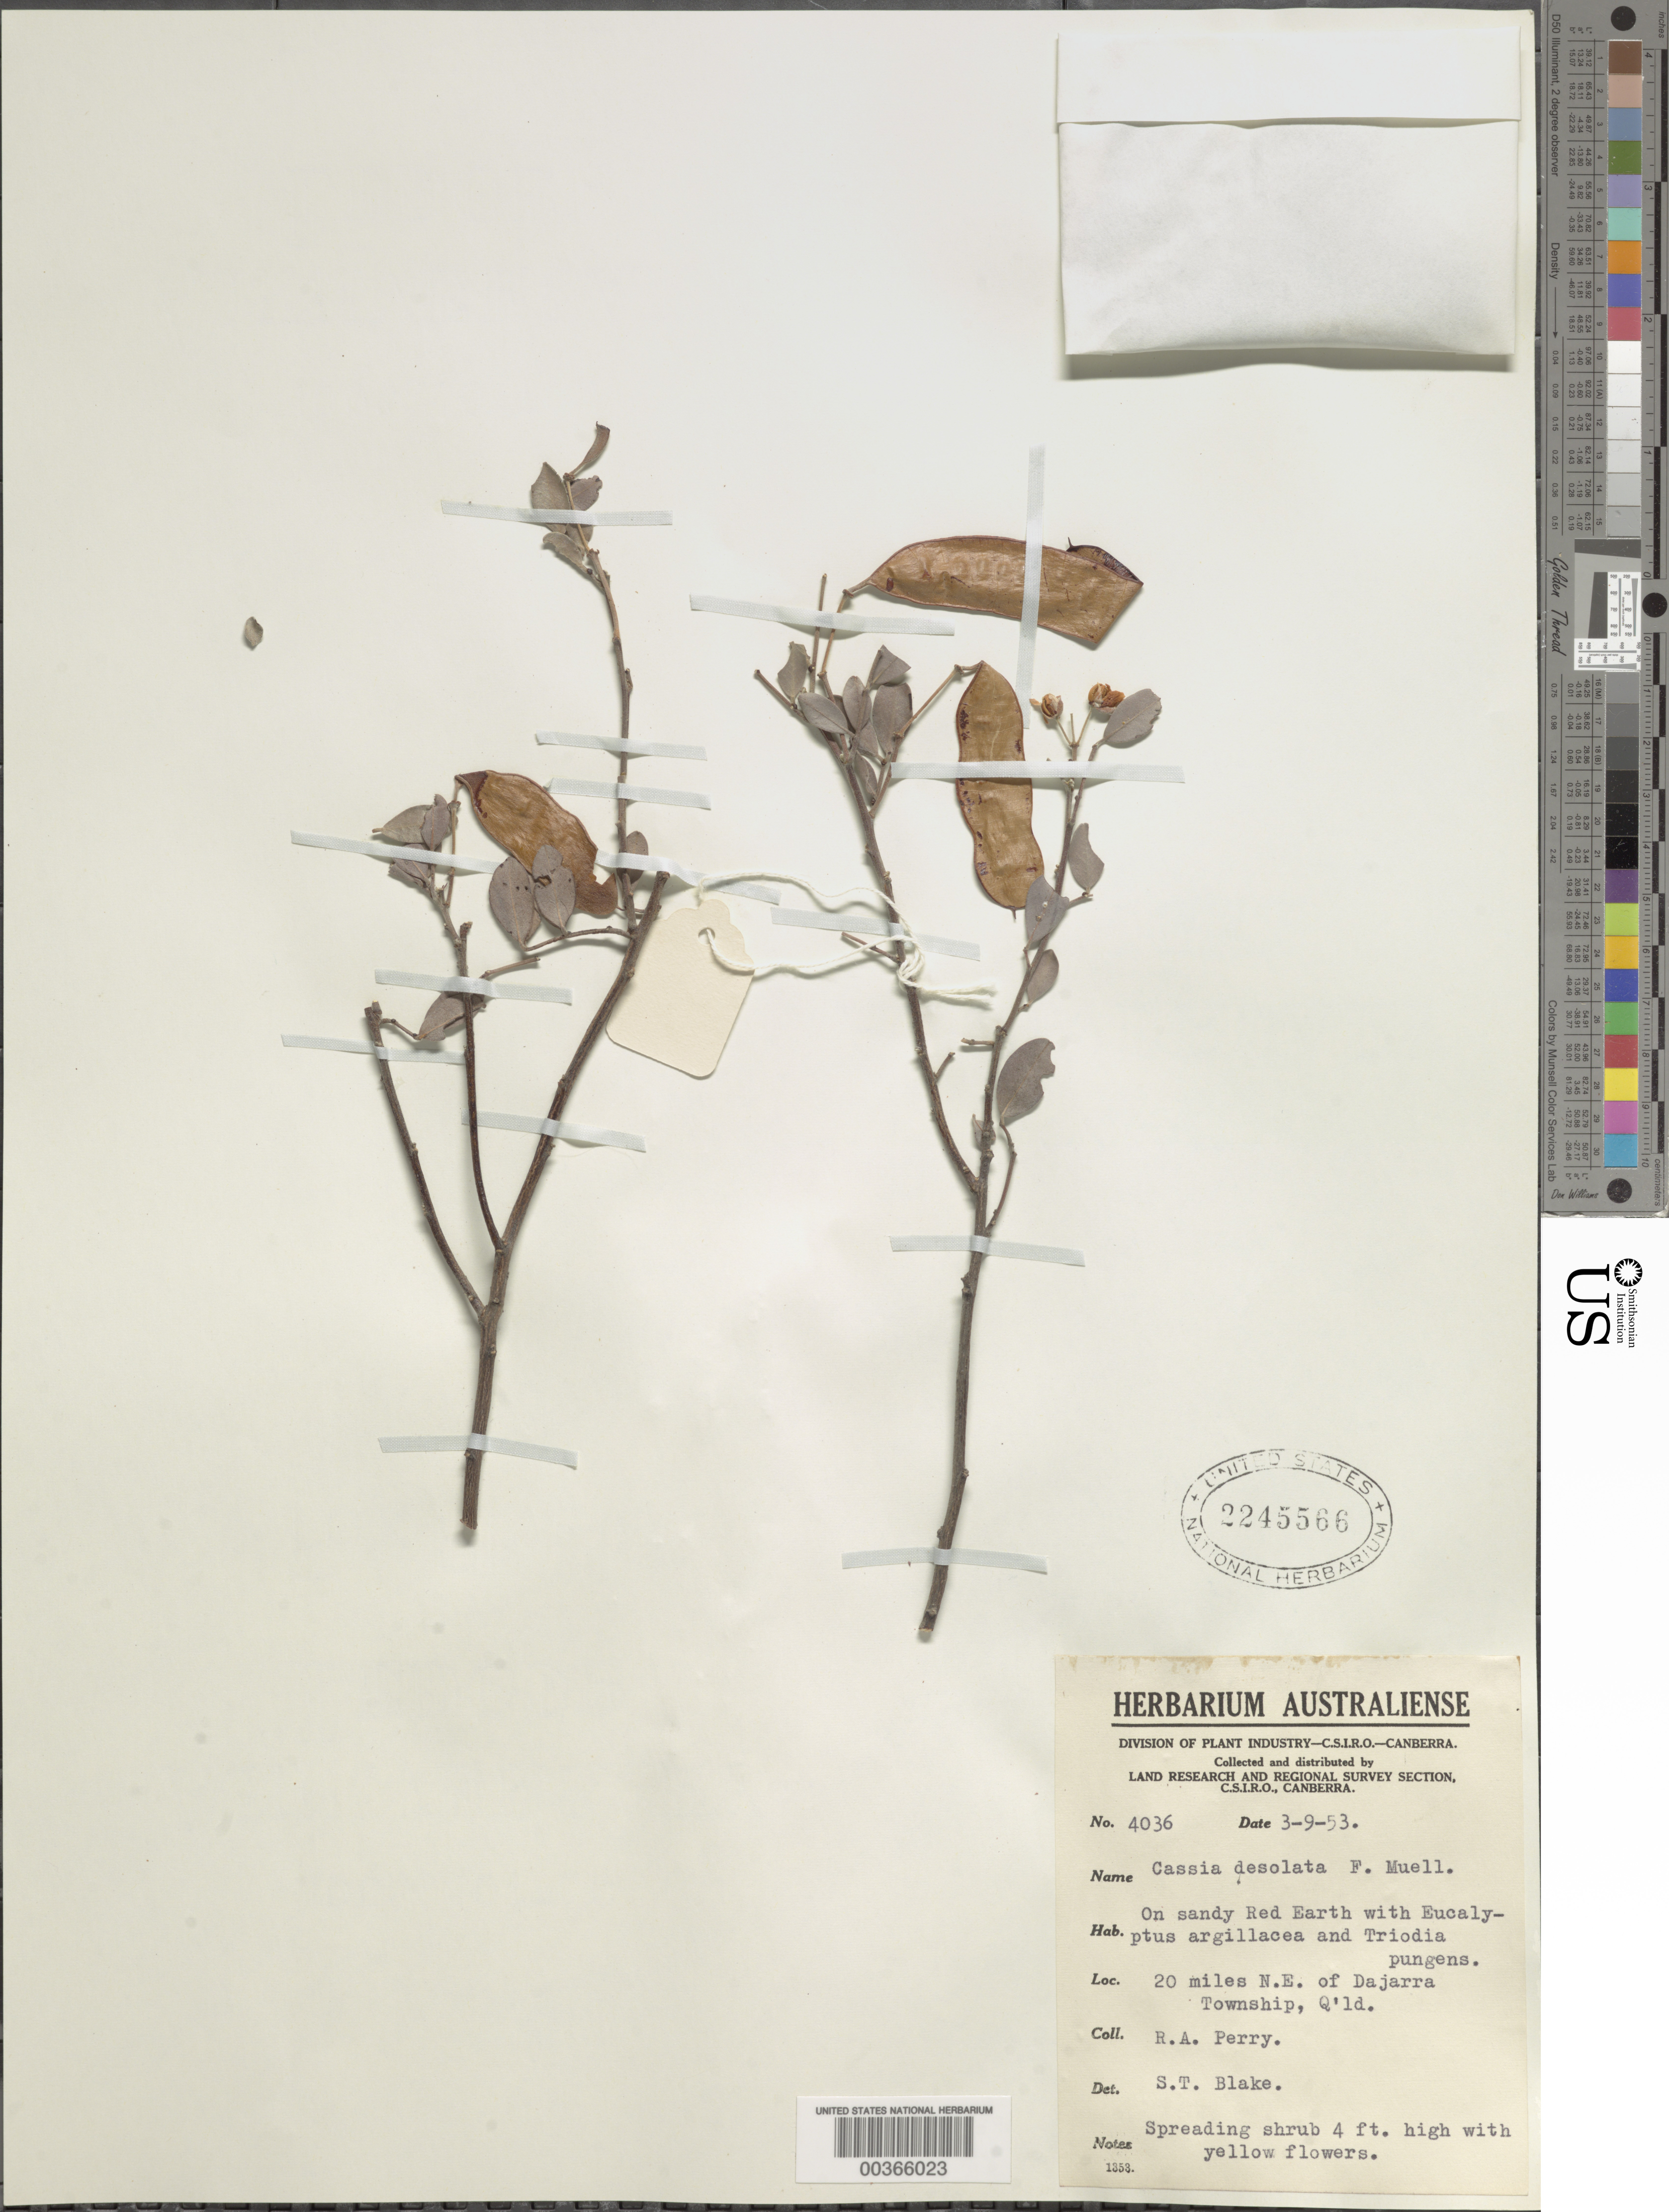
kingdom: Plantae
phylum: Tracheophyta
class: Magnoliopsida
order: Fabales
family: Fabaceae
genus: Senna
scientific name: Senna artemisioides subsp. x sturtii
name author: (R. Br.) Randell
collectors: Perry, R. A.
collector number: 4036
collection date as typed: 03 Sep 1953 or 09 Mar 1953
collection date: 1953-03-09 or 1953-09-03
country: Australia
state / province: Queensland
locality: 20 mi ne of dajarra township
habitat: On sandy red earth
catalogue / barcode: US 2245566